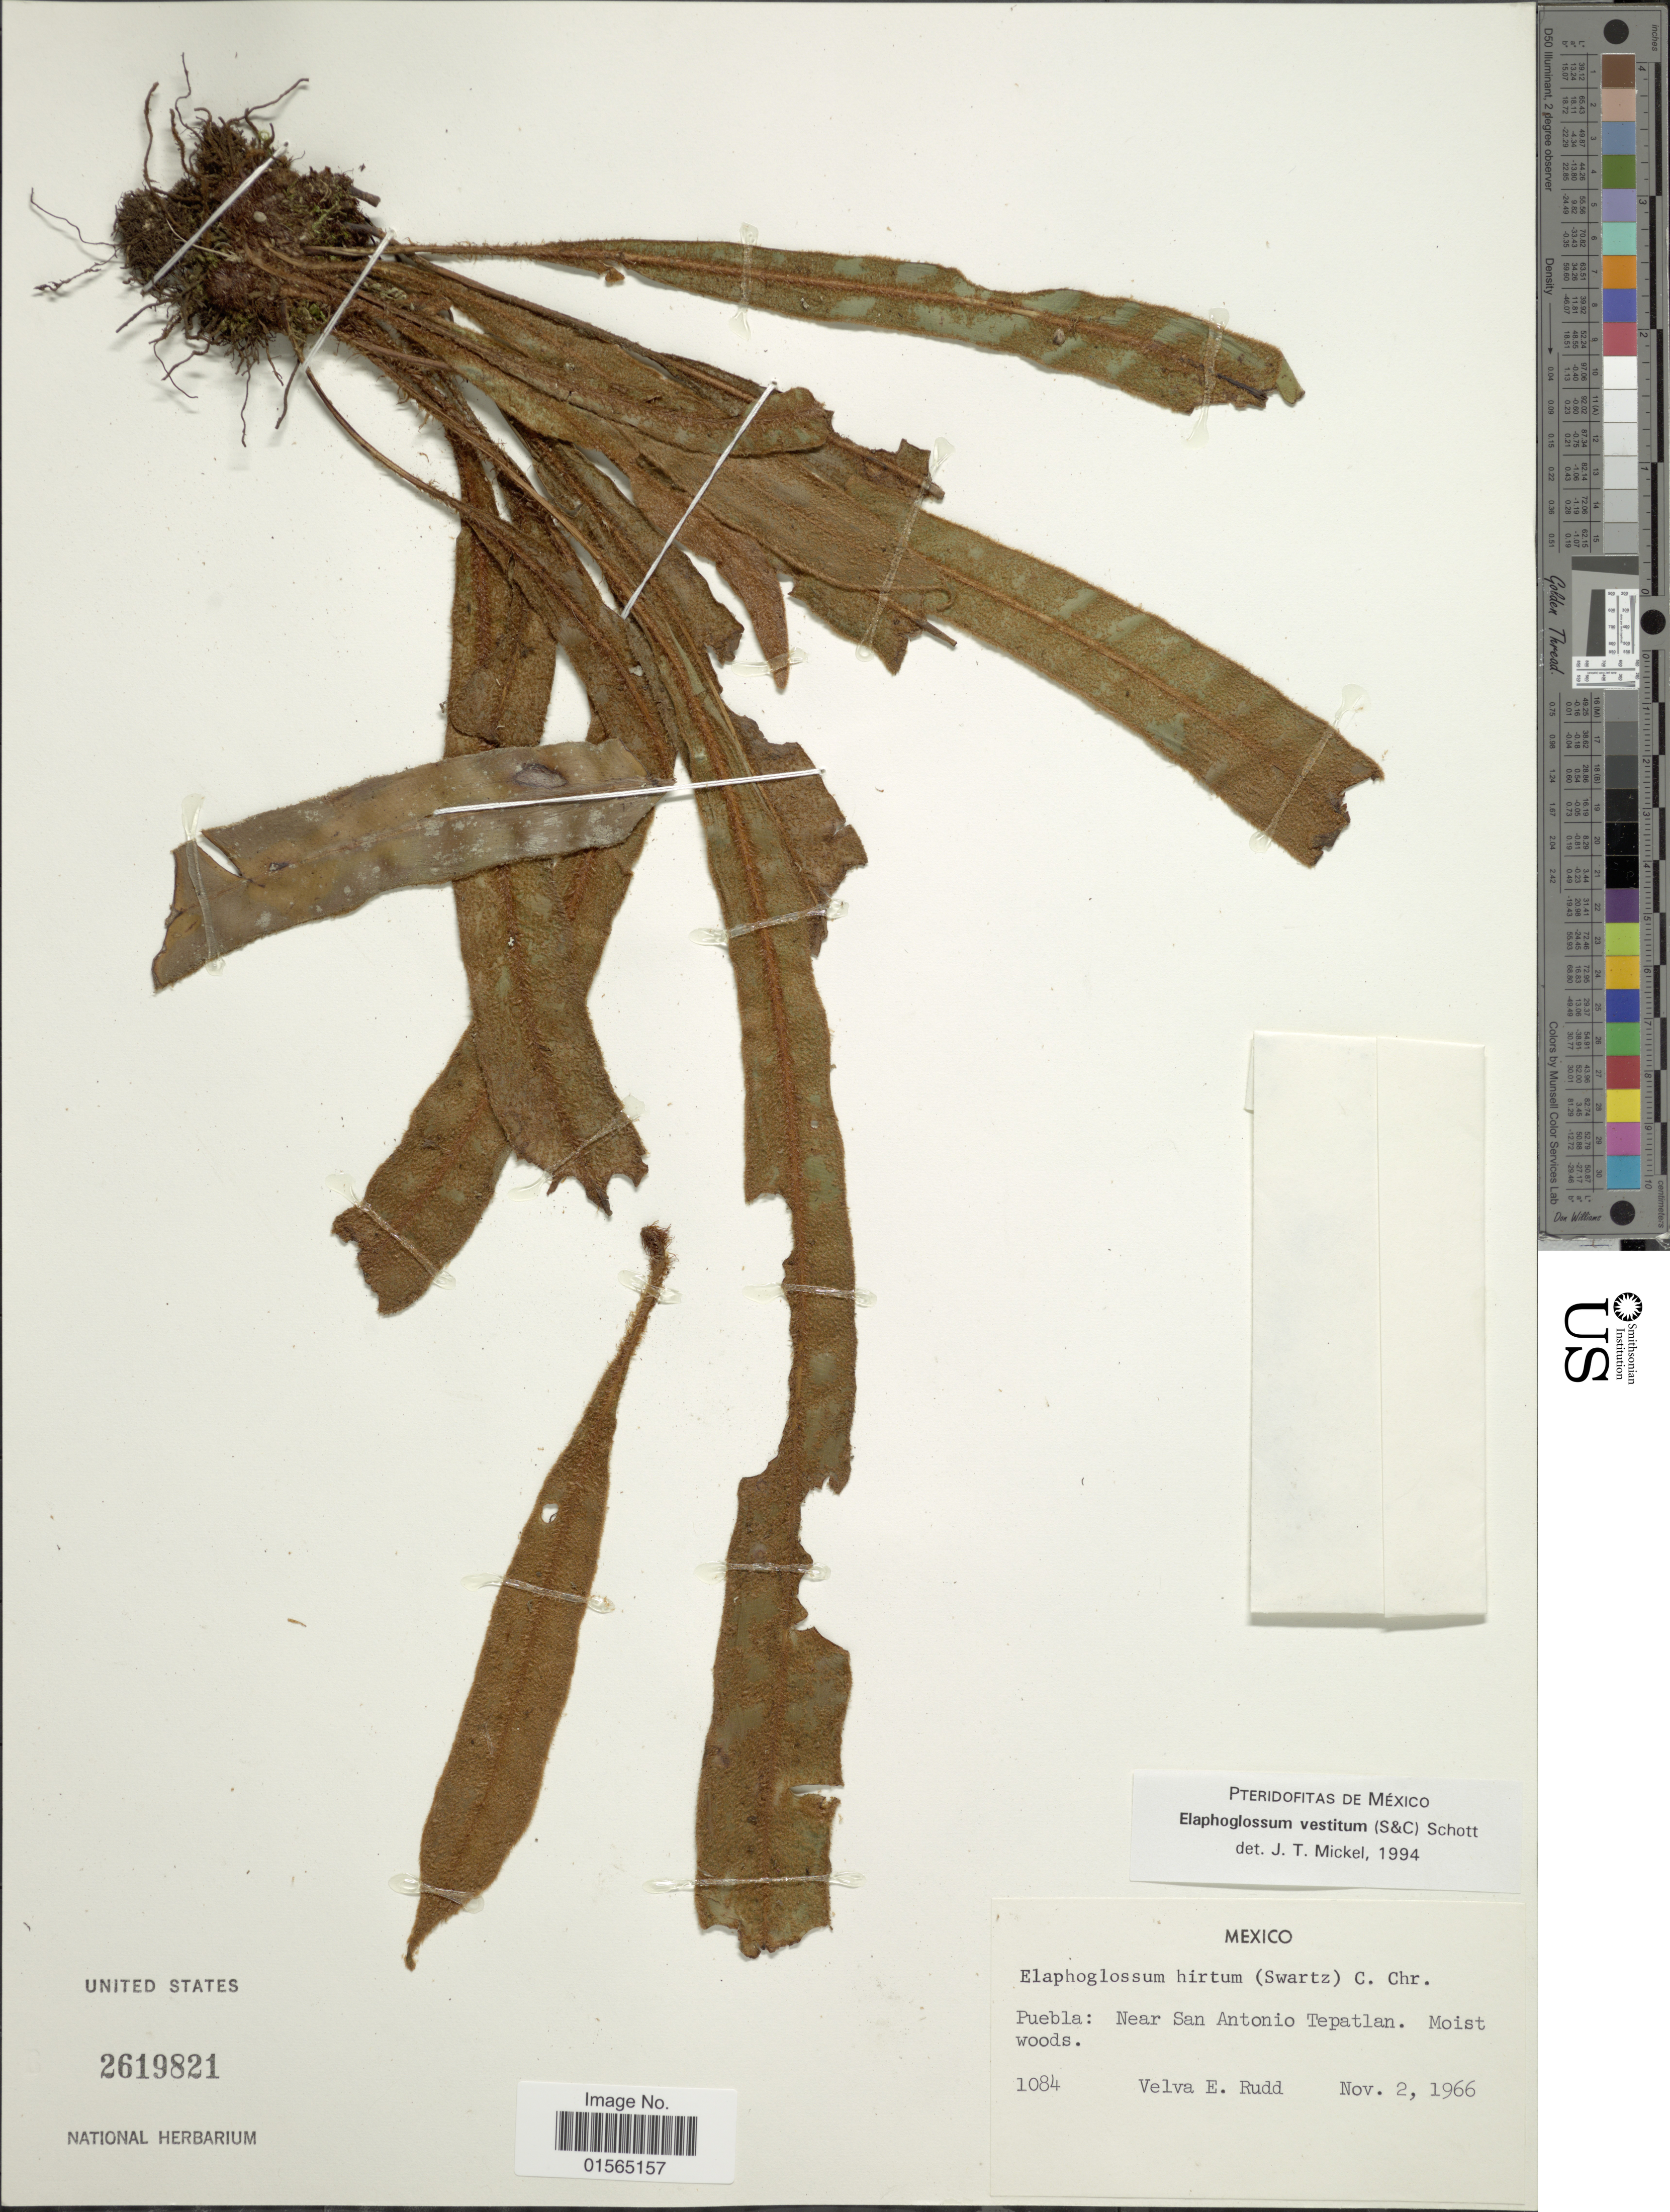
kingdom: Plantae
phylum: Tracheophyta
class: Polypodiopsida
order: Polypodiales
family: Dryopteridaceae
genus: Elaphoglossum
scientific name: Elaphoglossum vestitum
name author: (Schltdl. & Cham.) Schott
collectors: V. E. Rudd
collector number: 1084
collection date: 1966-11-02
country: Mexico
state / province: Puebla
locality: Near San Antonio Tepatlan. Moist woods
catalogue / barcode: US 2619821